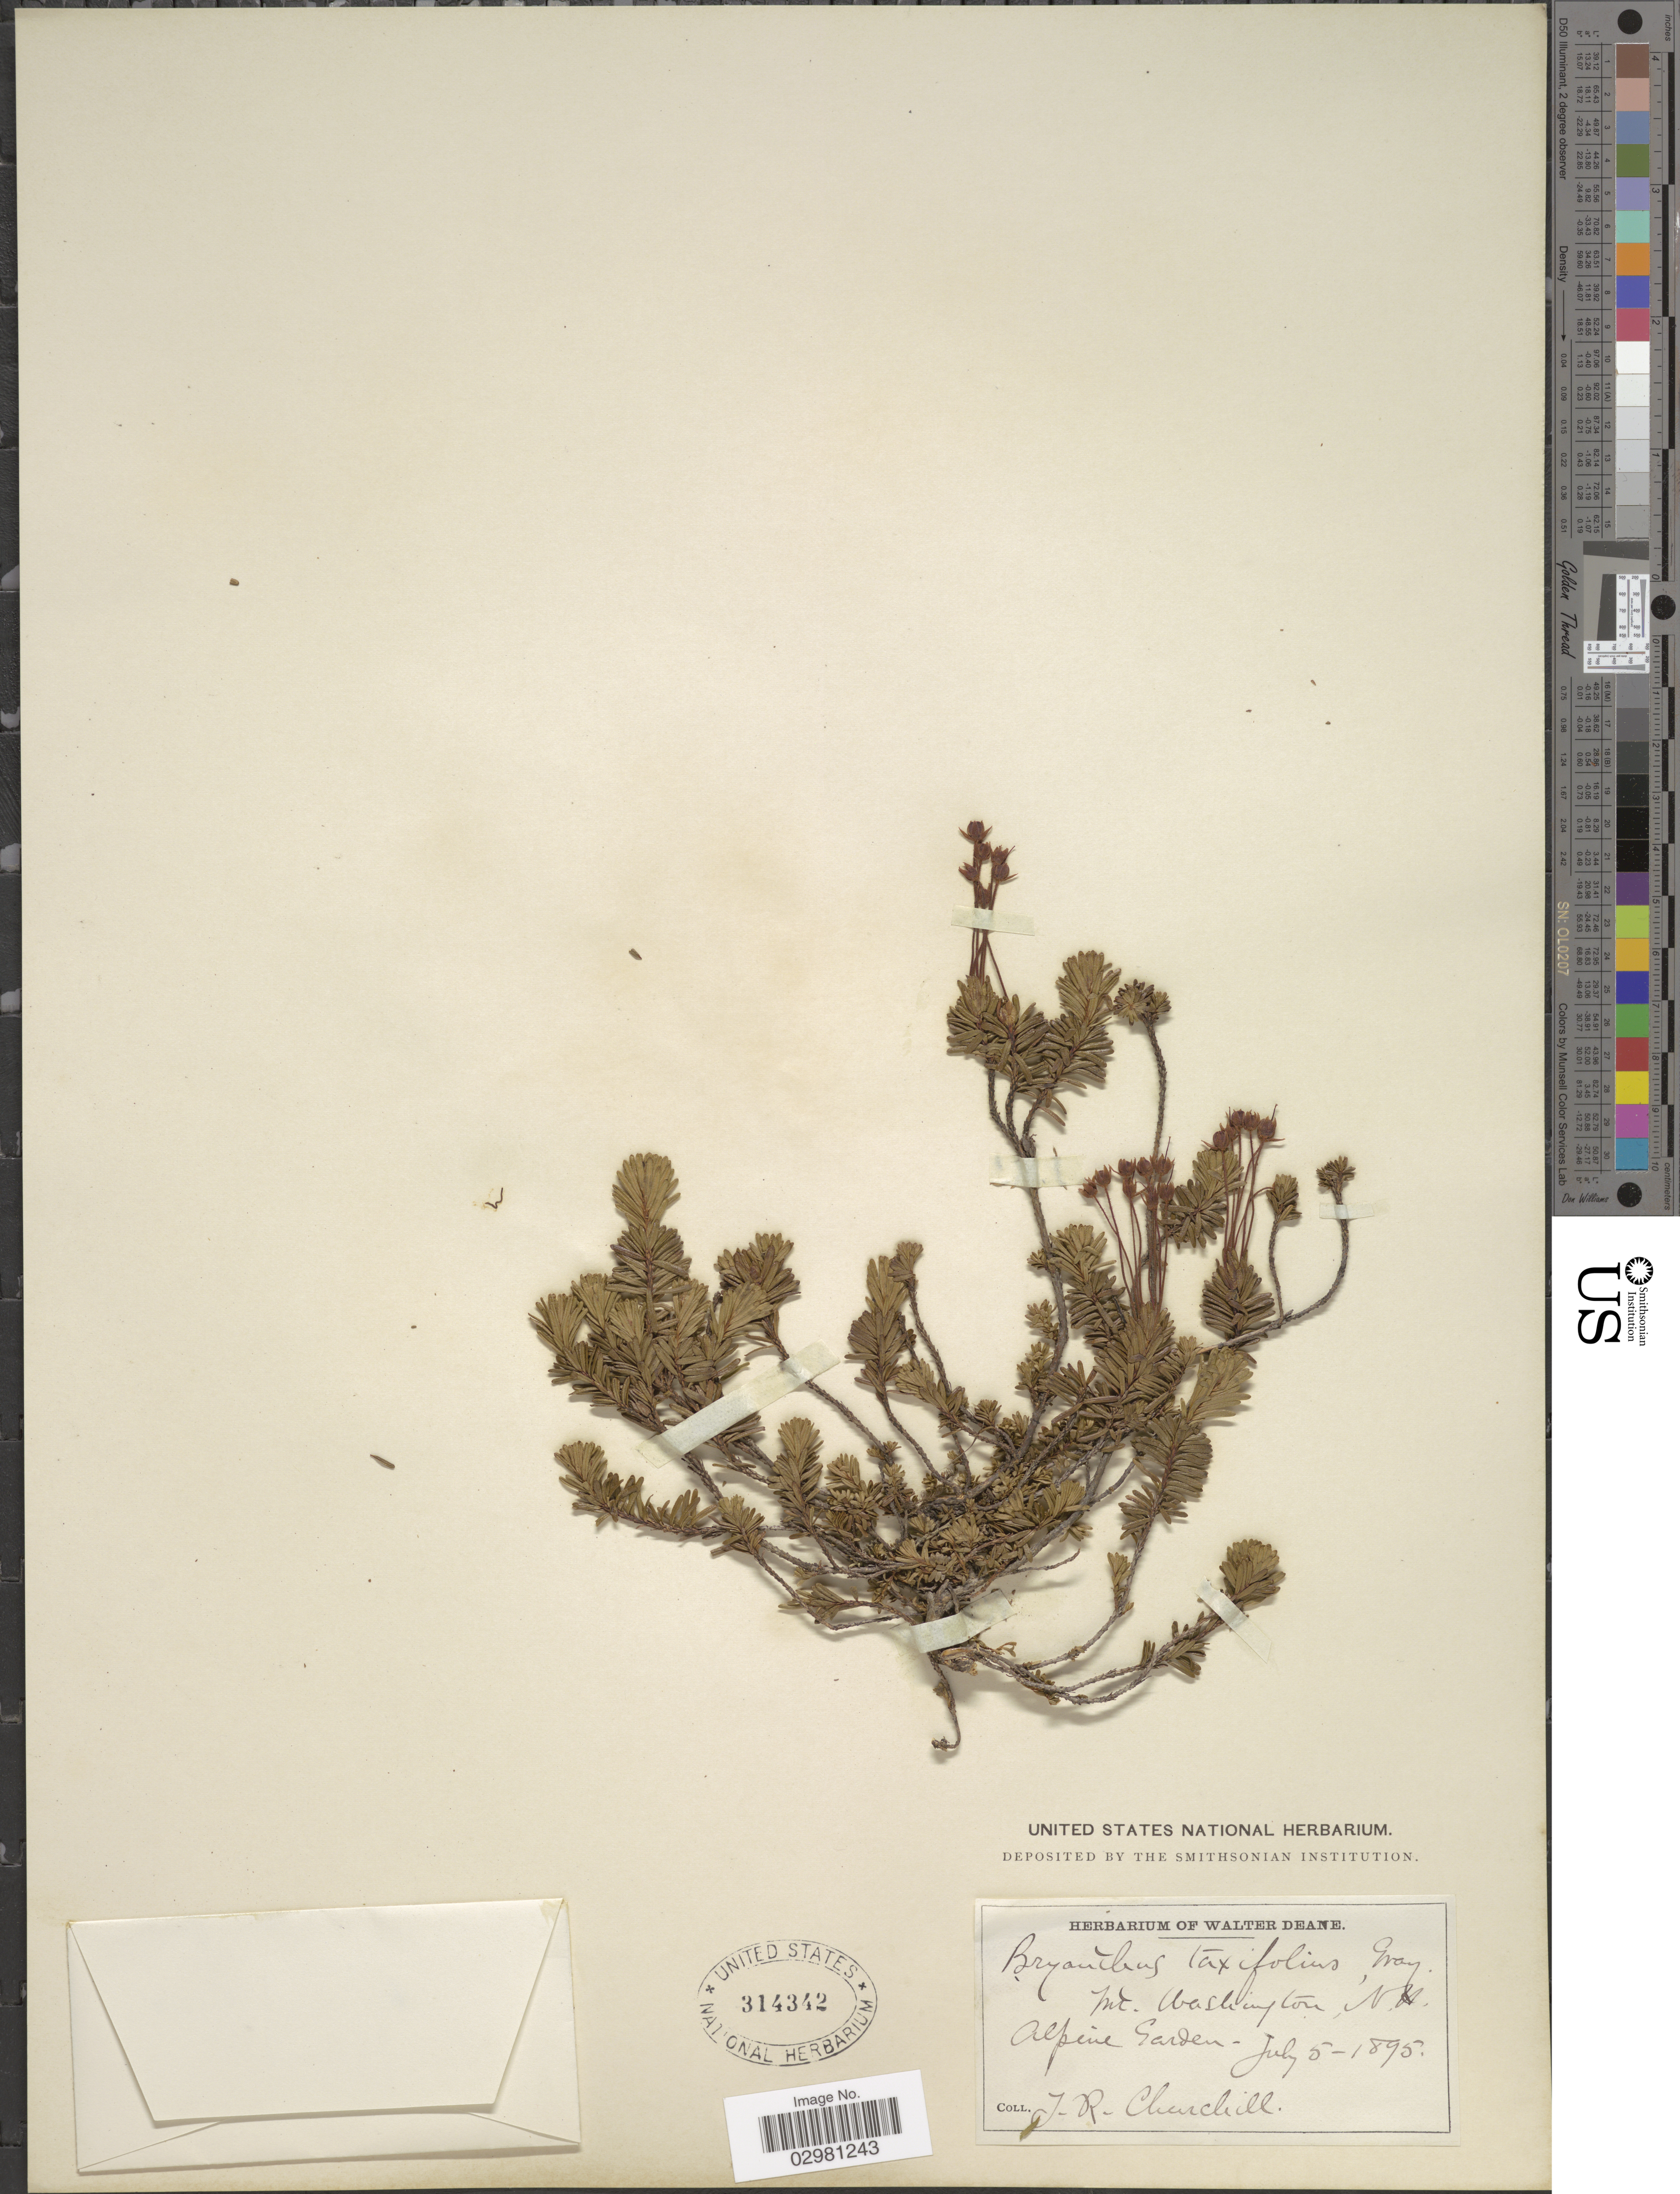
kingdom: Plantae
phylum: Tracheophyta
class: Magnoliopsida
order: Ericales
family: Ericaceae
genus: Phyllodoce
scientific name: Phyllodoce caerulea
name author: (L.) Bab.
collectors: J. Churchill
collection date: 1895-07-05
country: United States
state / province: New Hampshire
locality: Mt. Washington, N.H., Alpine Garden.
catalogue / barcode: US 314342